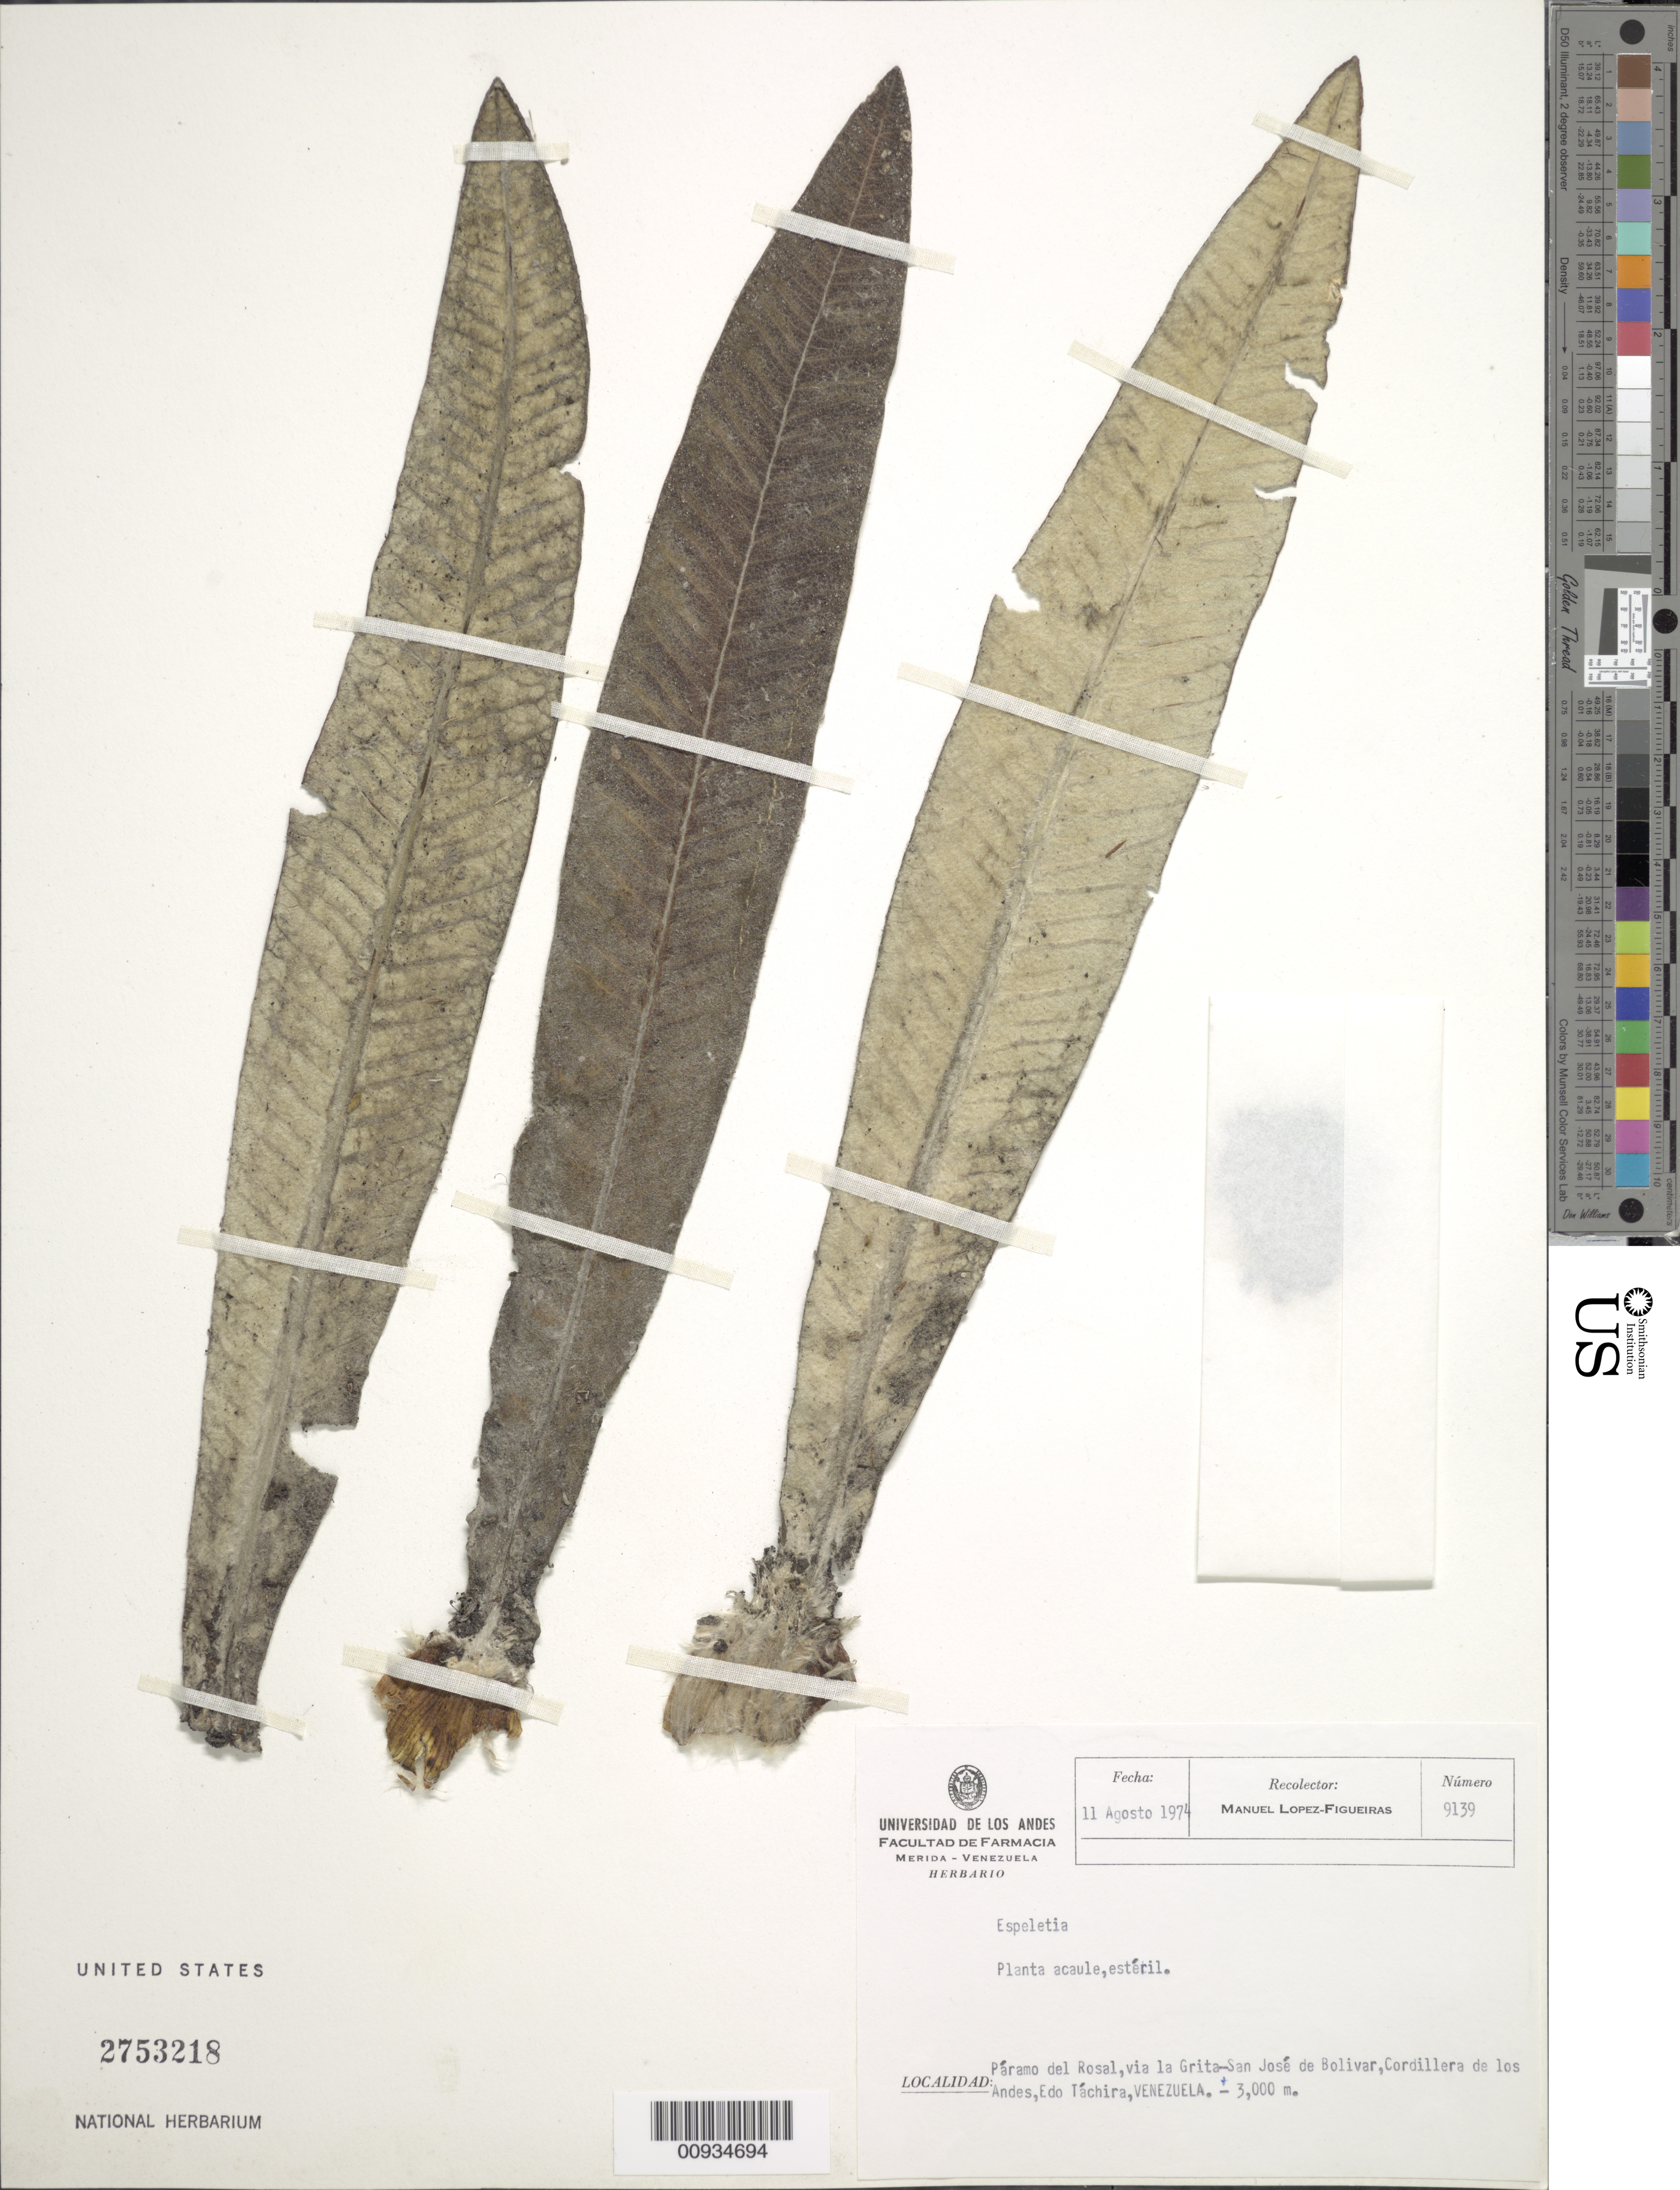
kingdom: Plantae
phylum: Tracheophyta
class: Magnoliopsida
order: Asterales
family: Asteraceae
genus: Espeletiopsis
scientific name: Espeletiopsis meridensis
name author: (Cuatrec.) Cuatrec.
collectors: M. López Figueiras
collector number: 9139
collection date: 1974-08-11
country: Venezuela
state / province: Tachira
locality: Paramo del Rosal, via La Gria-San Jose de Bolivar, Cordillera de los Andes, Edo Tachira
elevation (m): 3000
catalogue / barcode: US 2753218